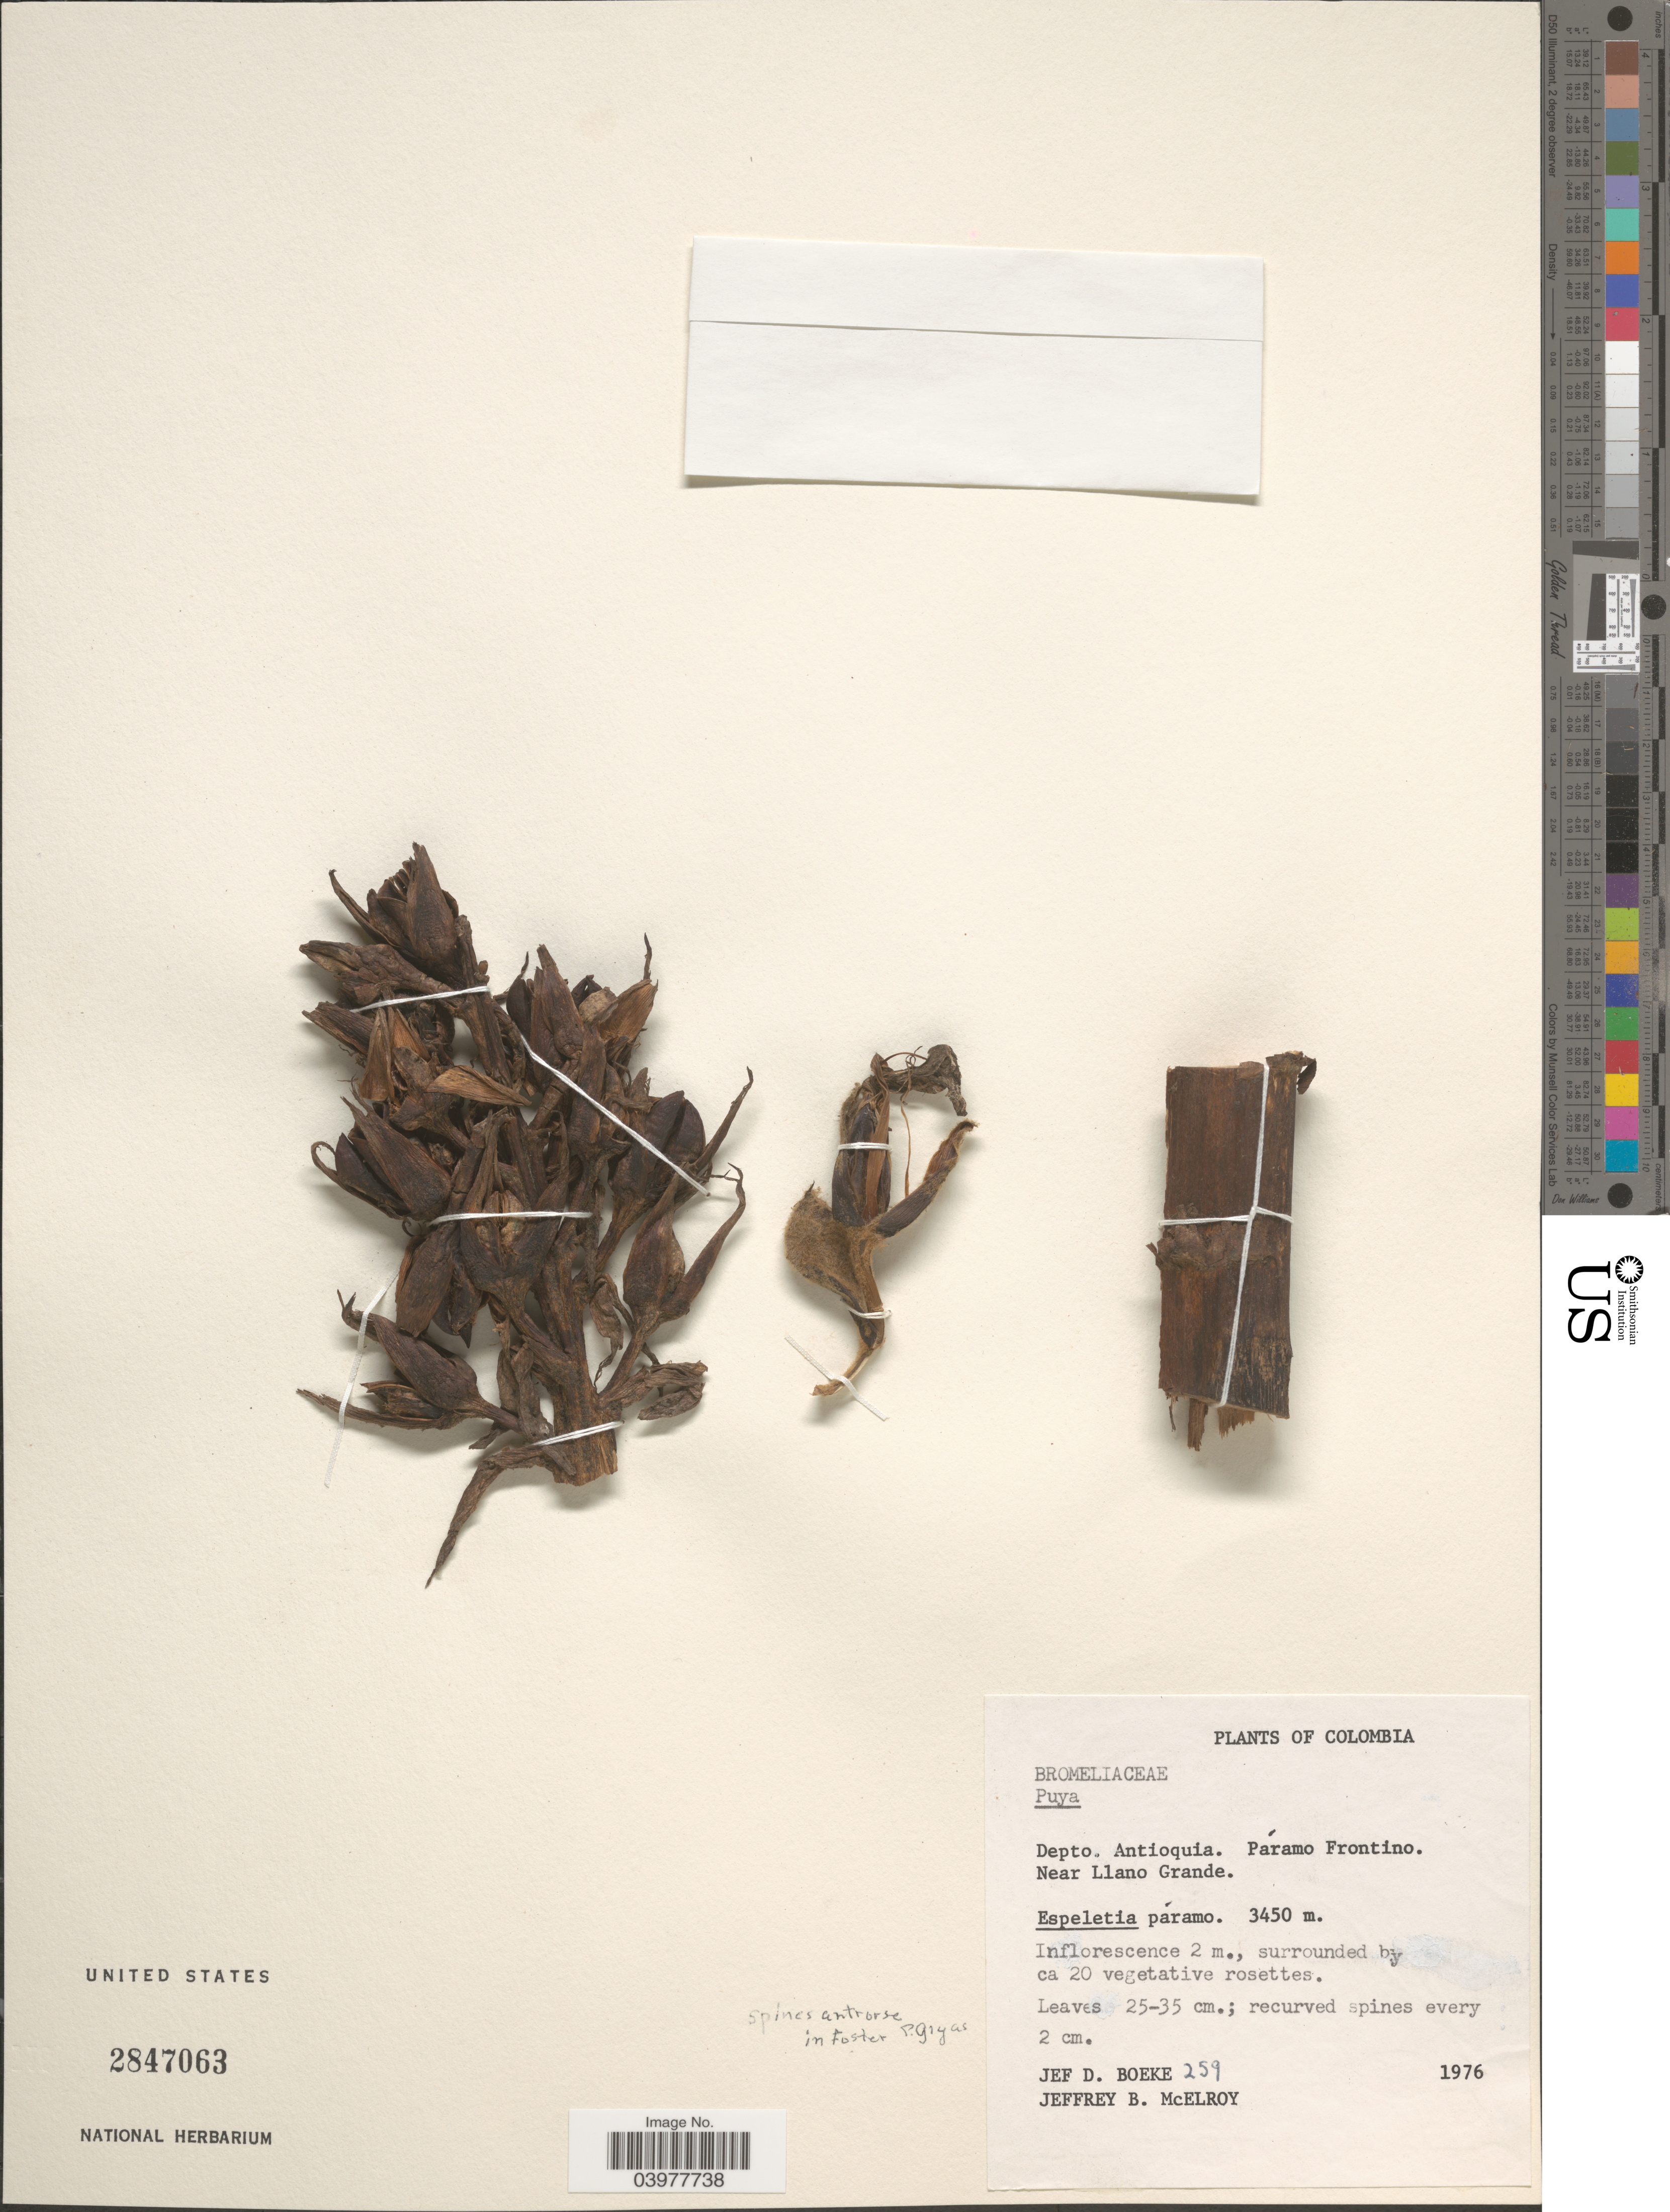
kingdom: Plantae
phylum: Tracheophyta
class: Liliopsida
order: Poales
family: Bromeliaceae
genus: Puya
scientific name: Puya sp.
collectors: J. Boeke & J. B. McElroy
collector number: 259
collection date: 1976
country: Colombia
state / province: Antioquia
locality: Depto. Antioquia. Páramo Frontino. Near Llano Grande.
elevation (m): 3450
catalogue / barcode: US 2847063